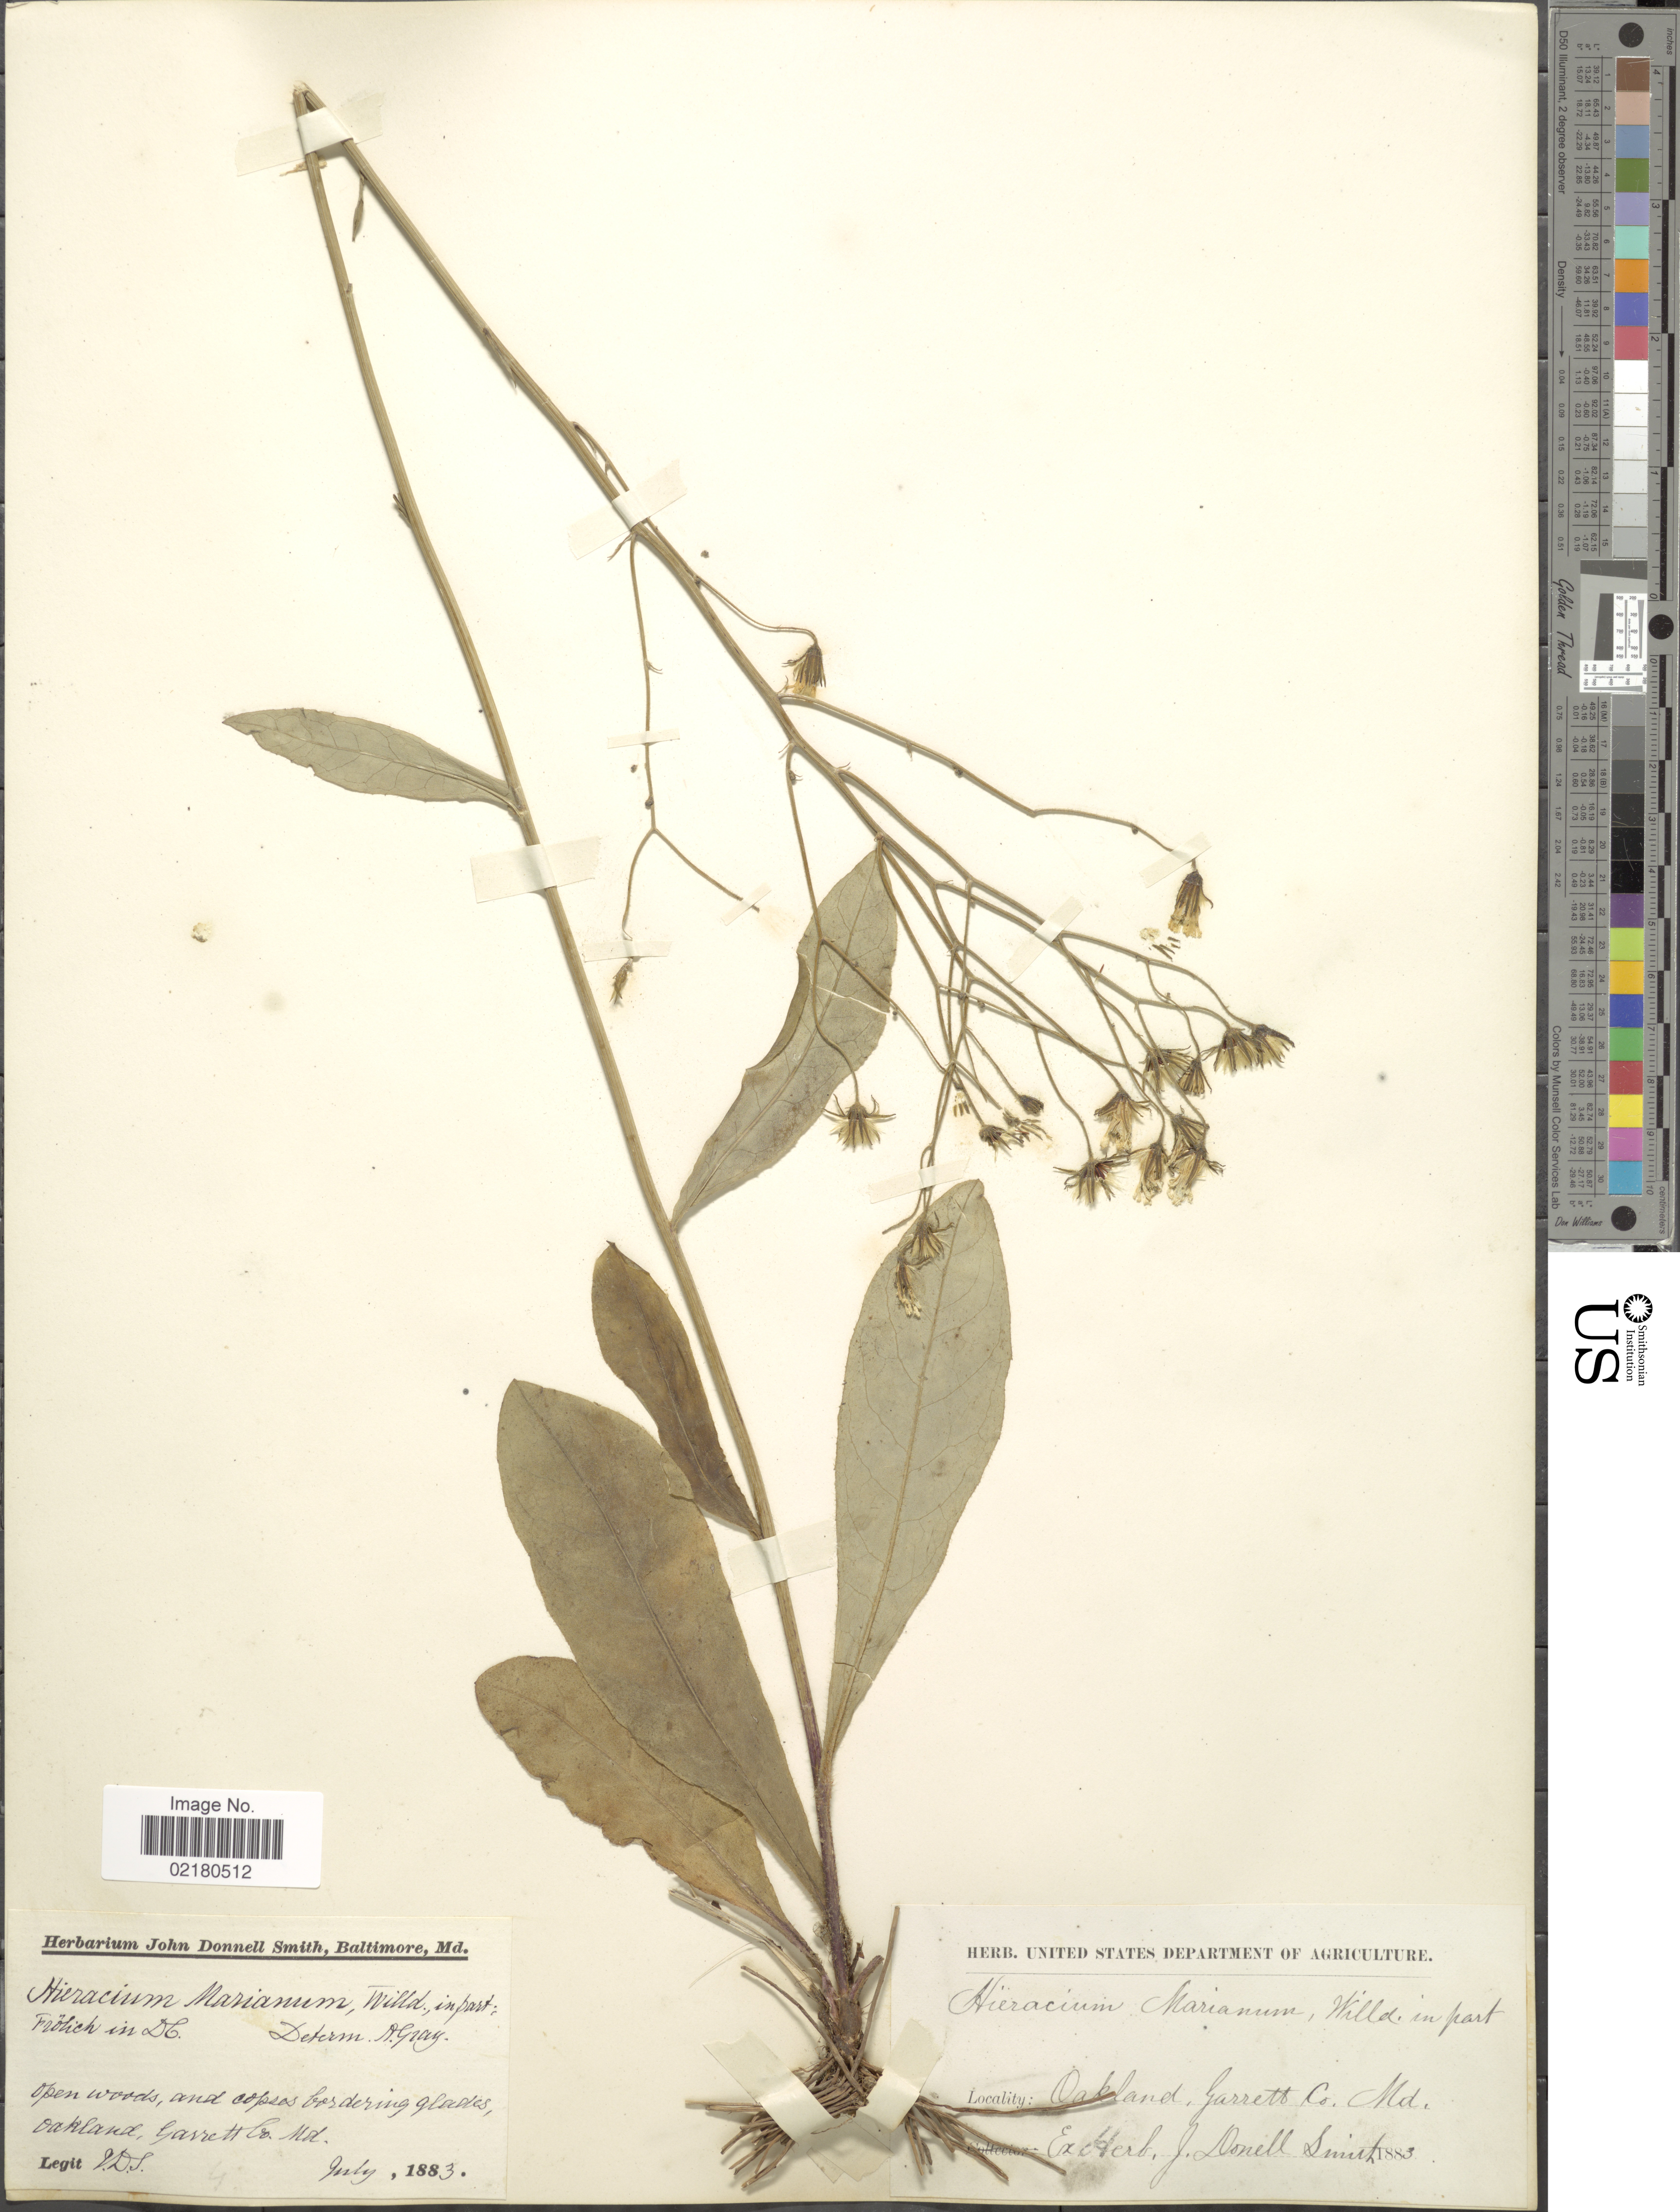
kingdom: Plantae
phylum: Tracheophyta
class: Magnoliopsida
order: Asterales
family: Asteraceae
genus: Hieracium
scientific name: Hieracium marianum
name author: Willd.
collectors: J. Donnell Smith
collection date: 1883-07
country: United States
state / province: Maryland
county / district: Garrett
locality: Oakland, Garrett Co.